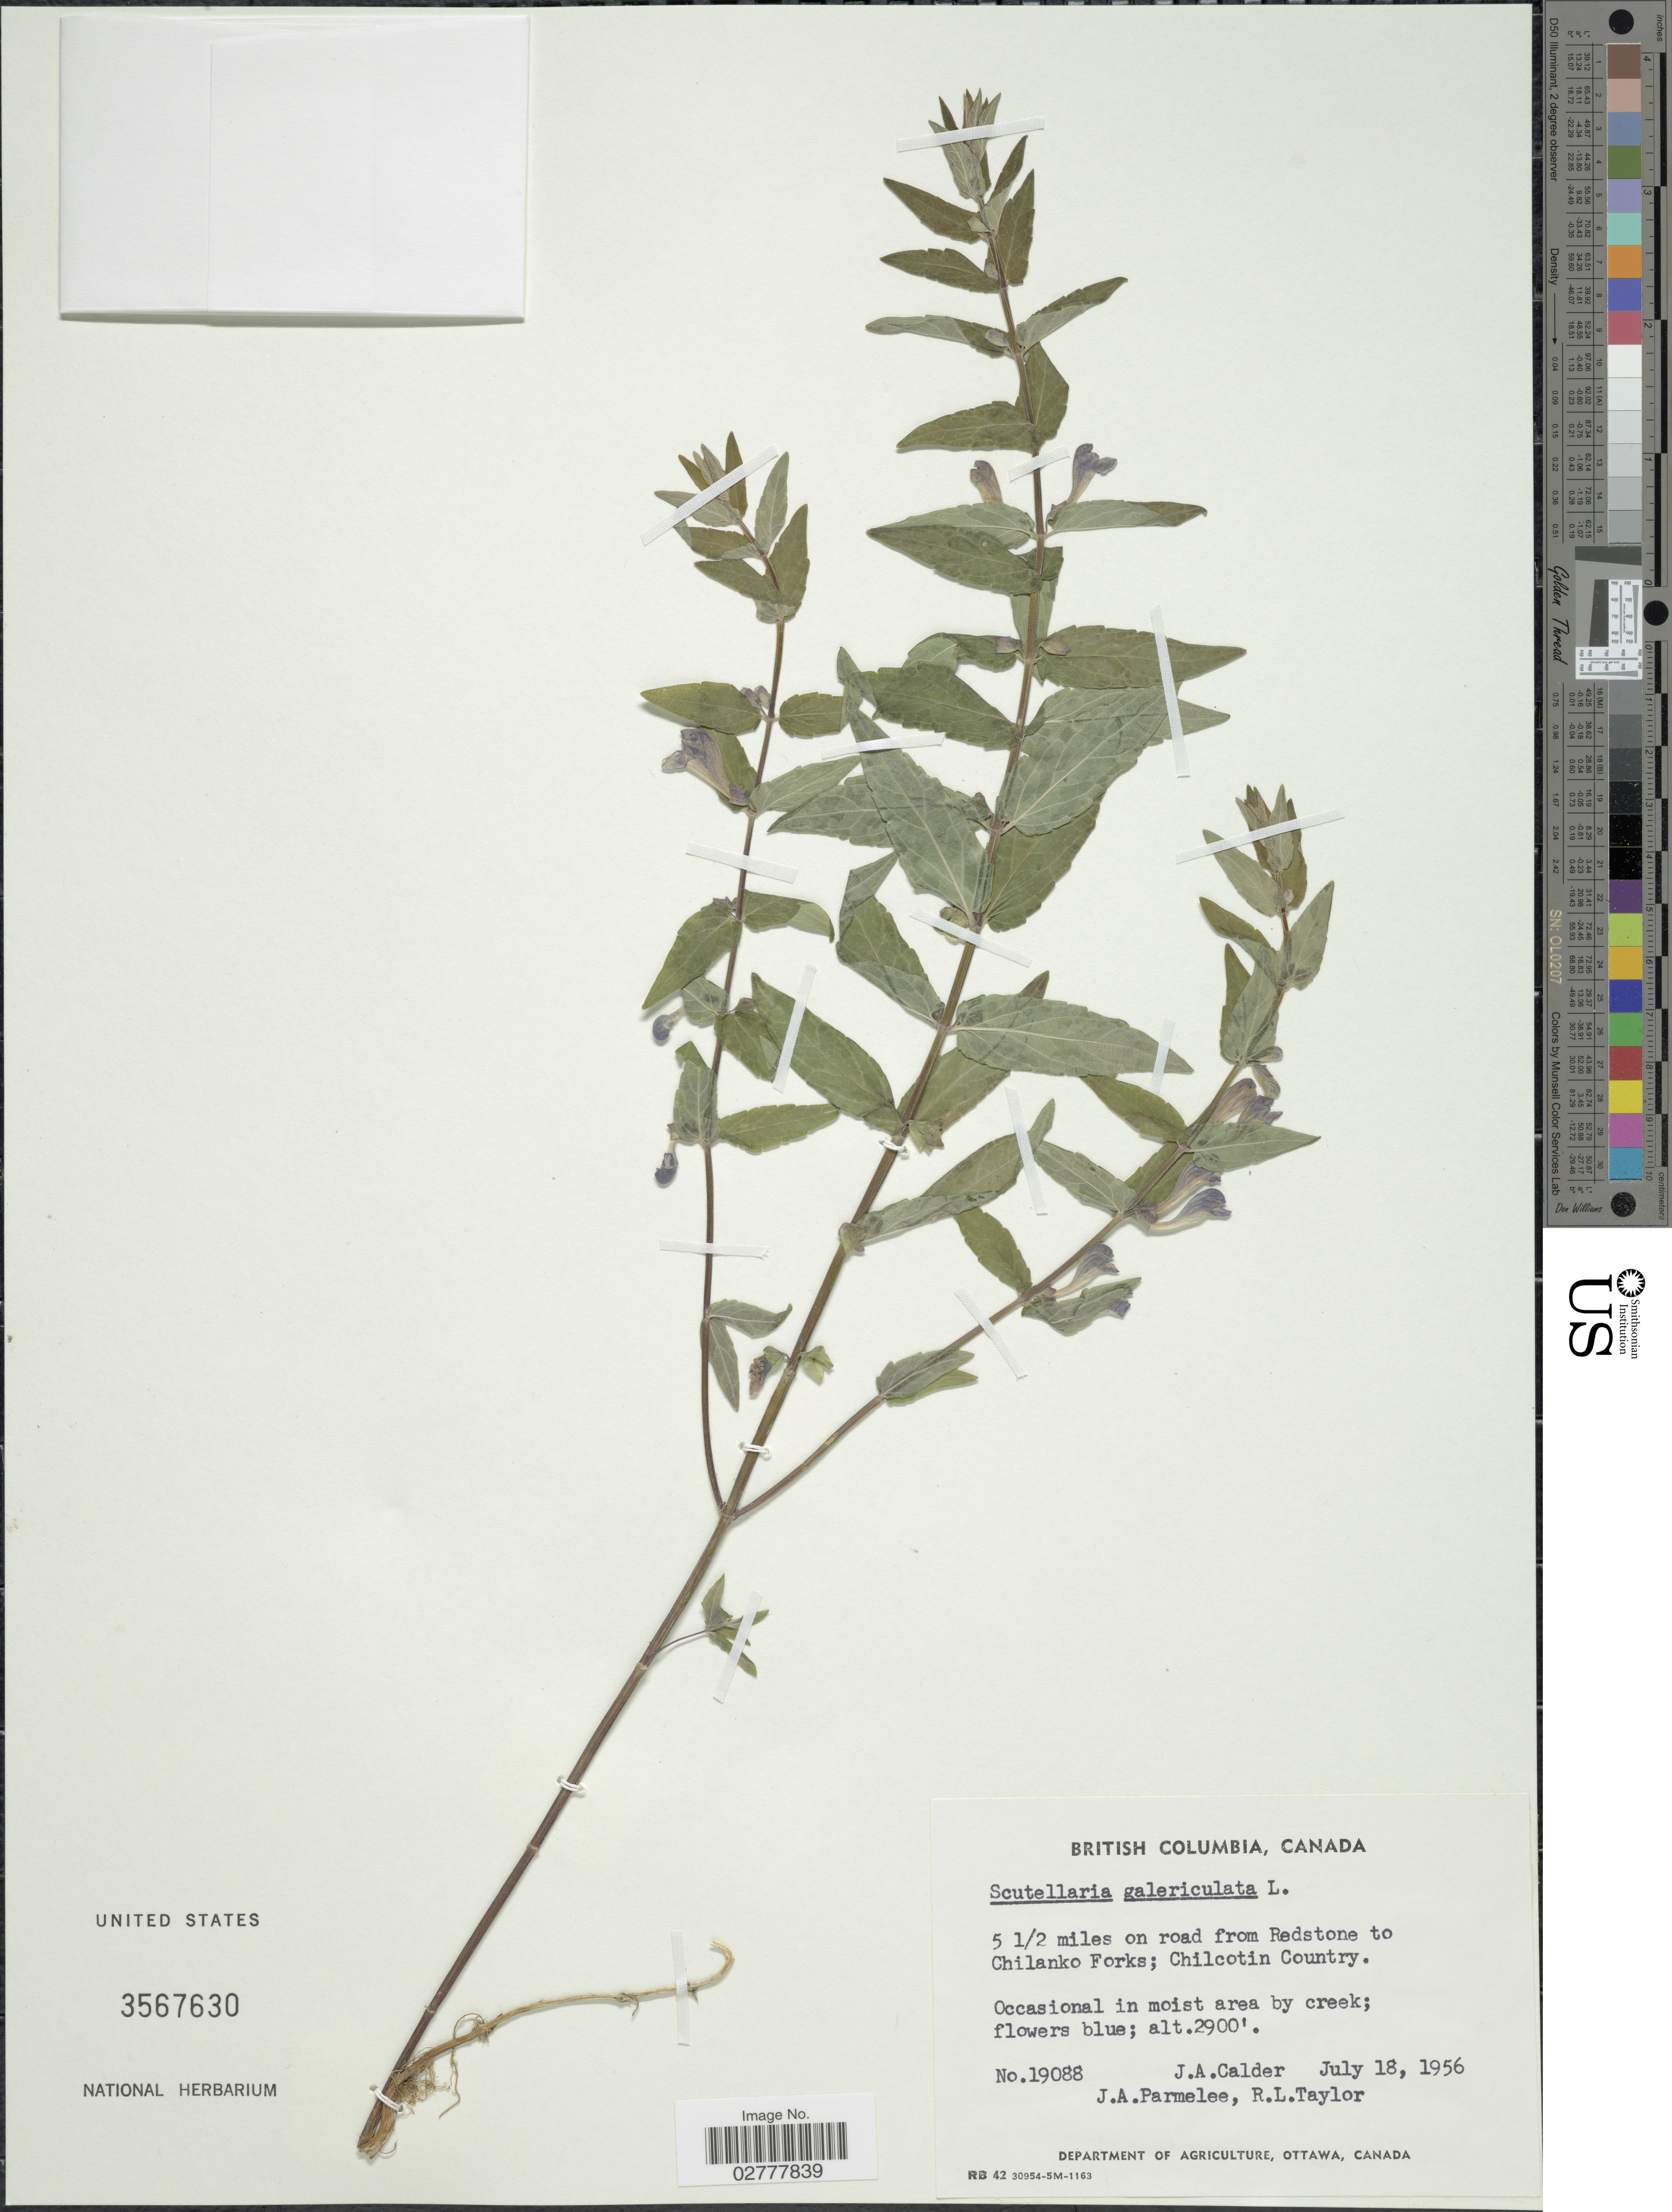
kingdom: Plantae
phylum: Tracheophyta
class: Magnoliopsida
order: Lamiales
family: Lamiaceae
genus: Scutellaria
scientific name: Scutellaria galericulata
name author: L.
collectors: J. A. Calder, J. A. Parmelee & R. Taylor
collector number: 19088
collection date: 1956-07-18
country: Canada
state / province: British Columbia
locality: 5 1/2 miles on road from Redstone to Chilanko Forks; Chilcotin Country.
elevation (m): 884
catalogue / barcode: US 3567630